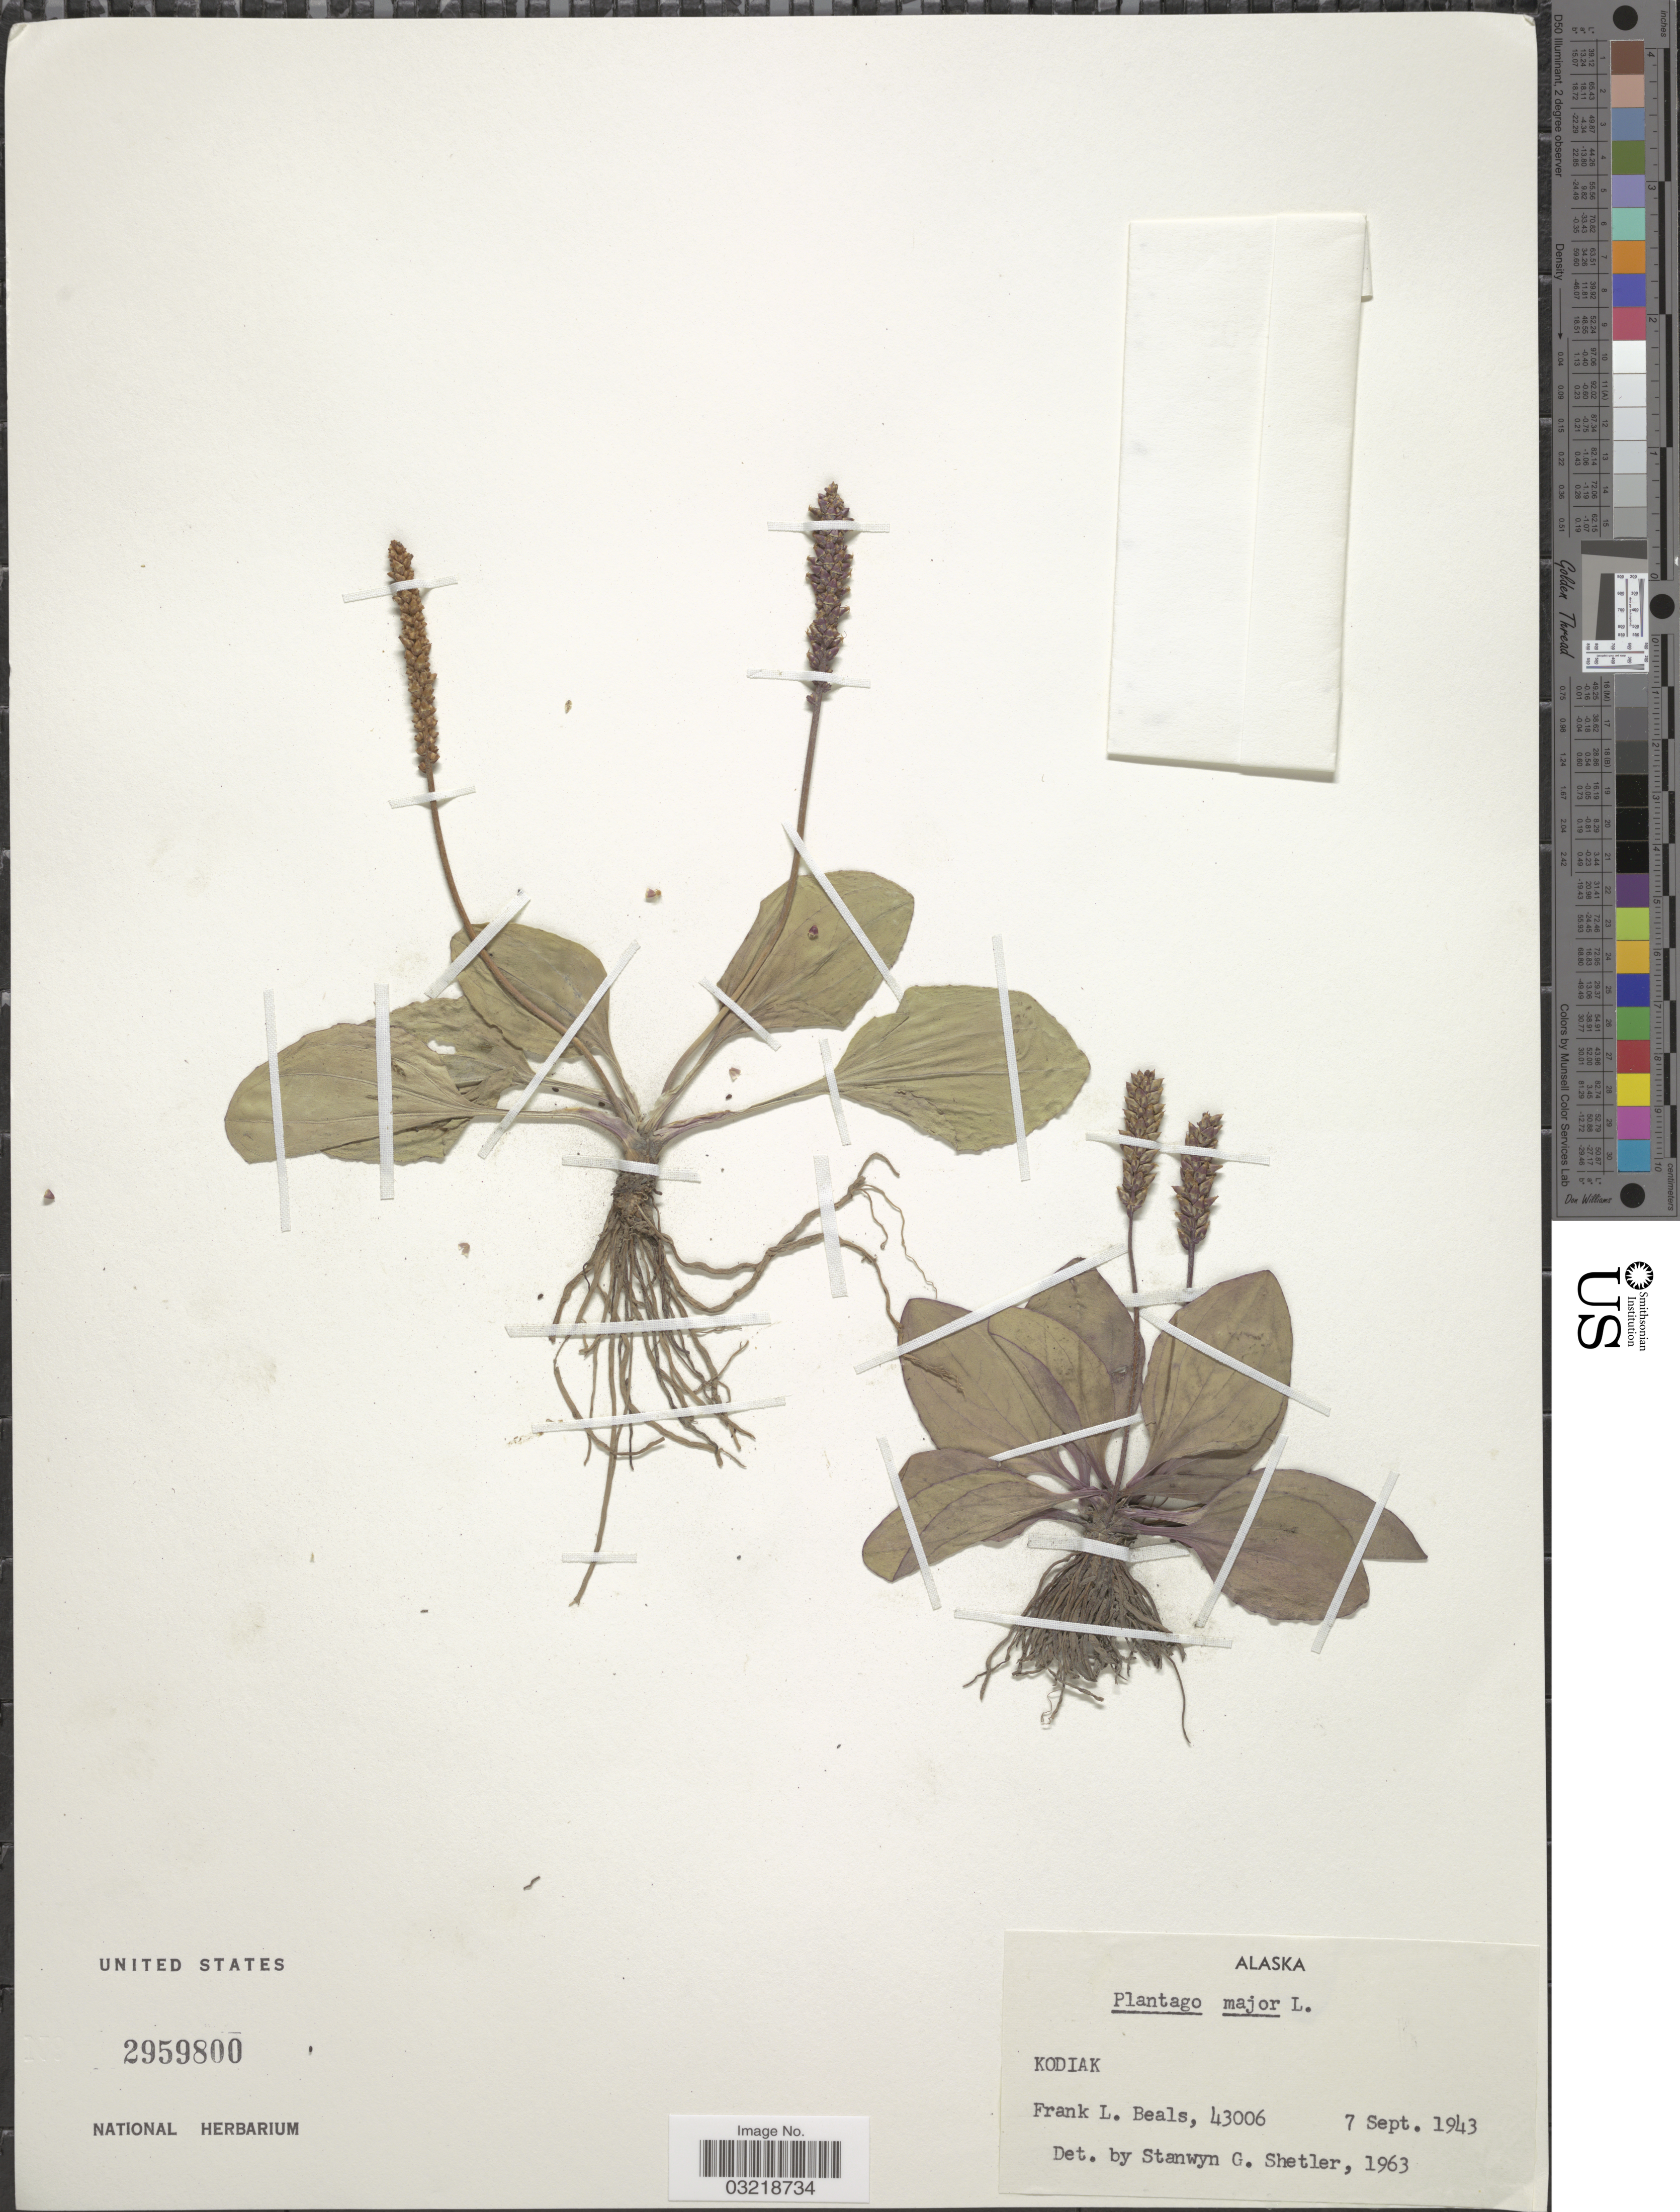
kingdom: Plantae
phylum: Tracheophyta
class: Magnoliopsida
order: Lamiales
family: Plantaginaceae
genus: Plantago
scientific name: Plantago major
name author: L.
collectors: F. Beals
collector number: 43006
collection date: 1943-09-07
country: United States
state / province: Alaska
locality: Kodiak.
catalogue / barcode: US 2959800